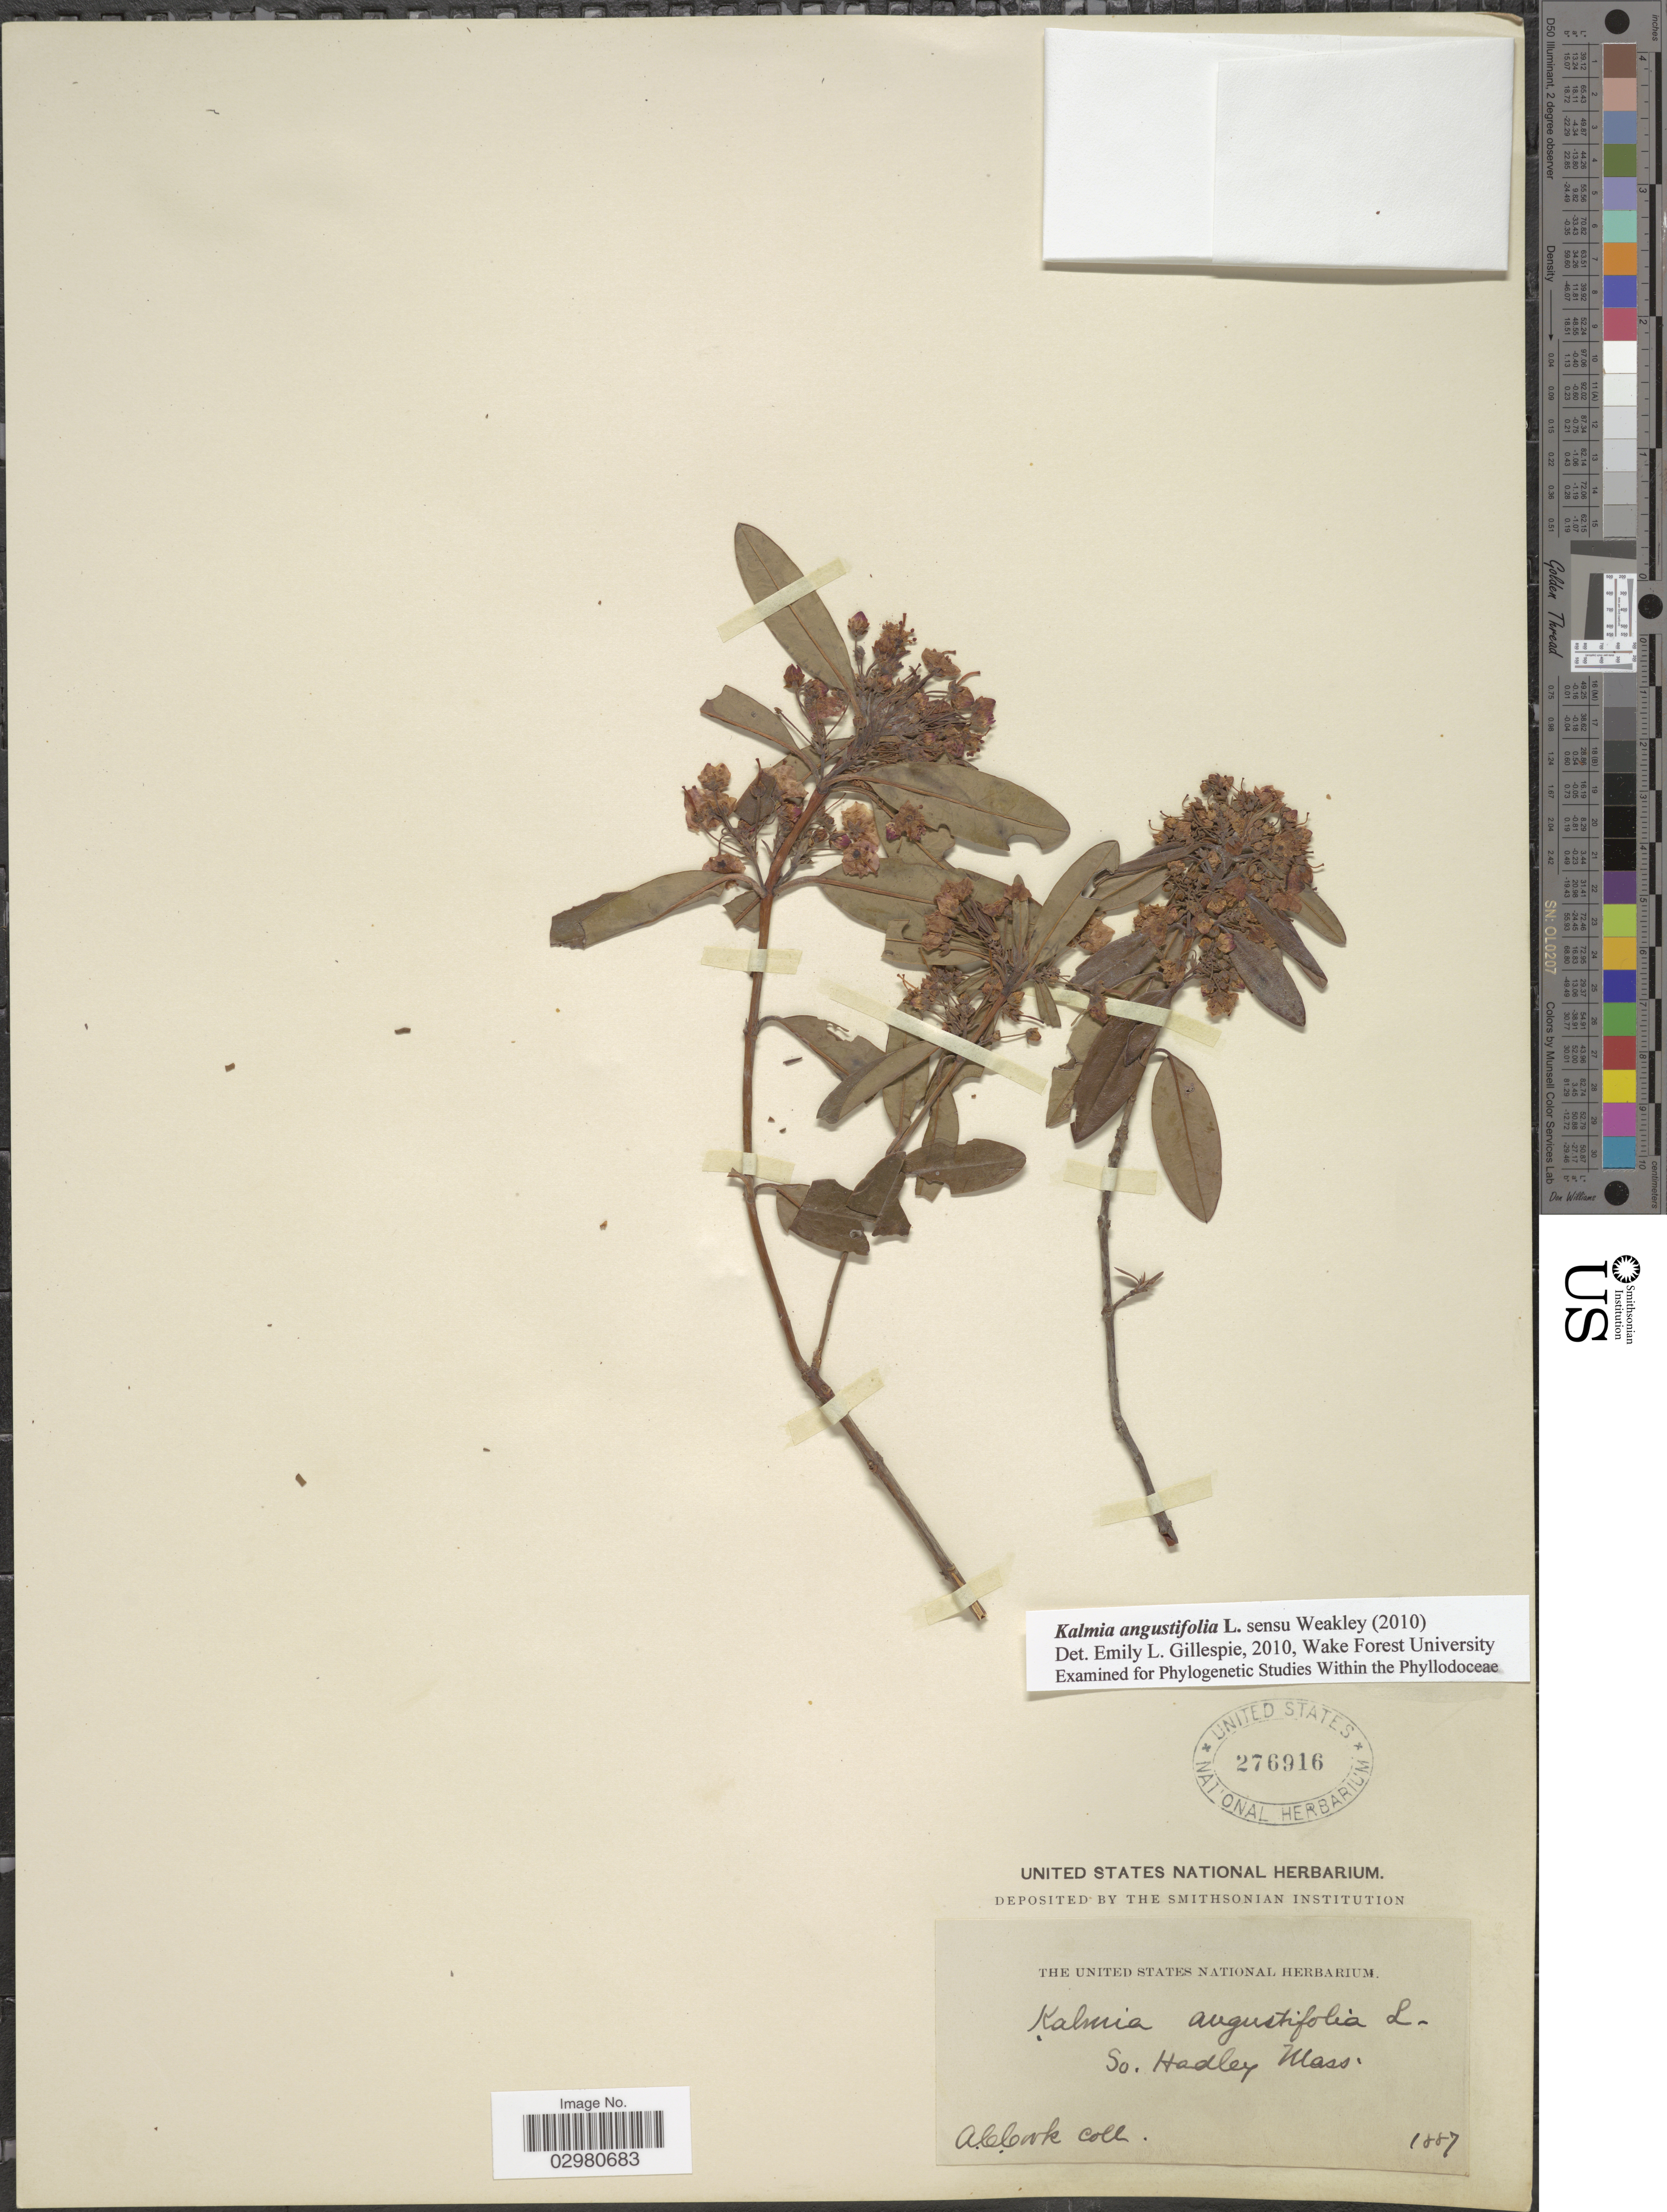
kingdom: Plantae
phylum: Tracheophyta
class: Magnoliopsida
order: Ericales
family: Ericaceae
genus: Kalmia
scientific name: Kalmia angustifolia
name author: L.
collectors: A. Cook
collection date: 1887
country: United States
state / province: Massachusetts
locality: So. Hadley.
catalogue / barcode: US 276916